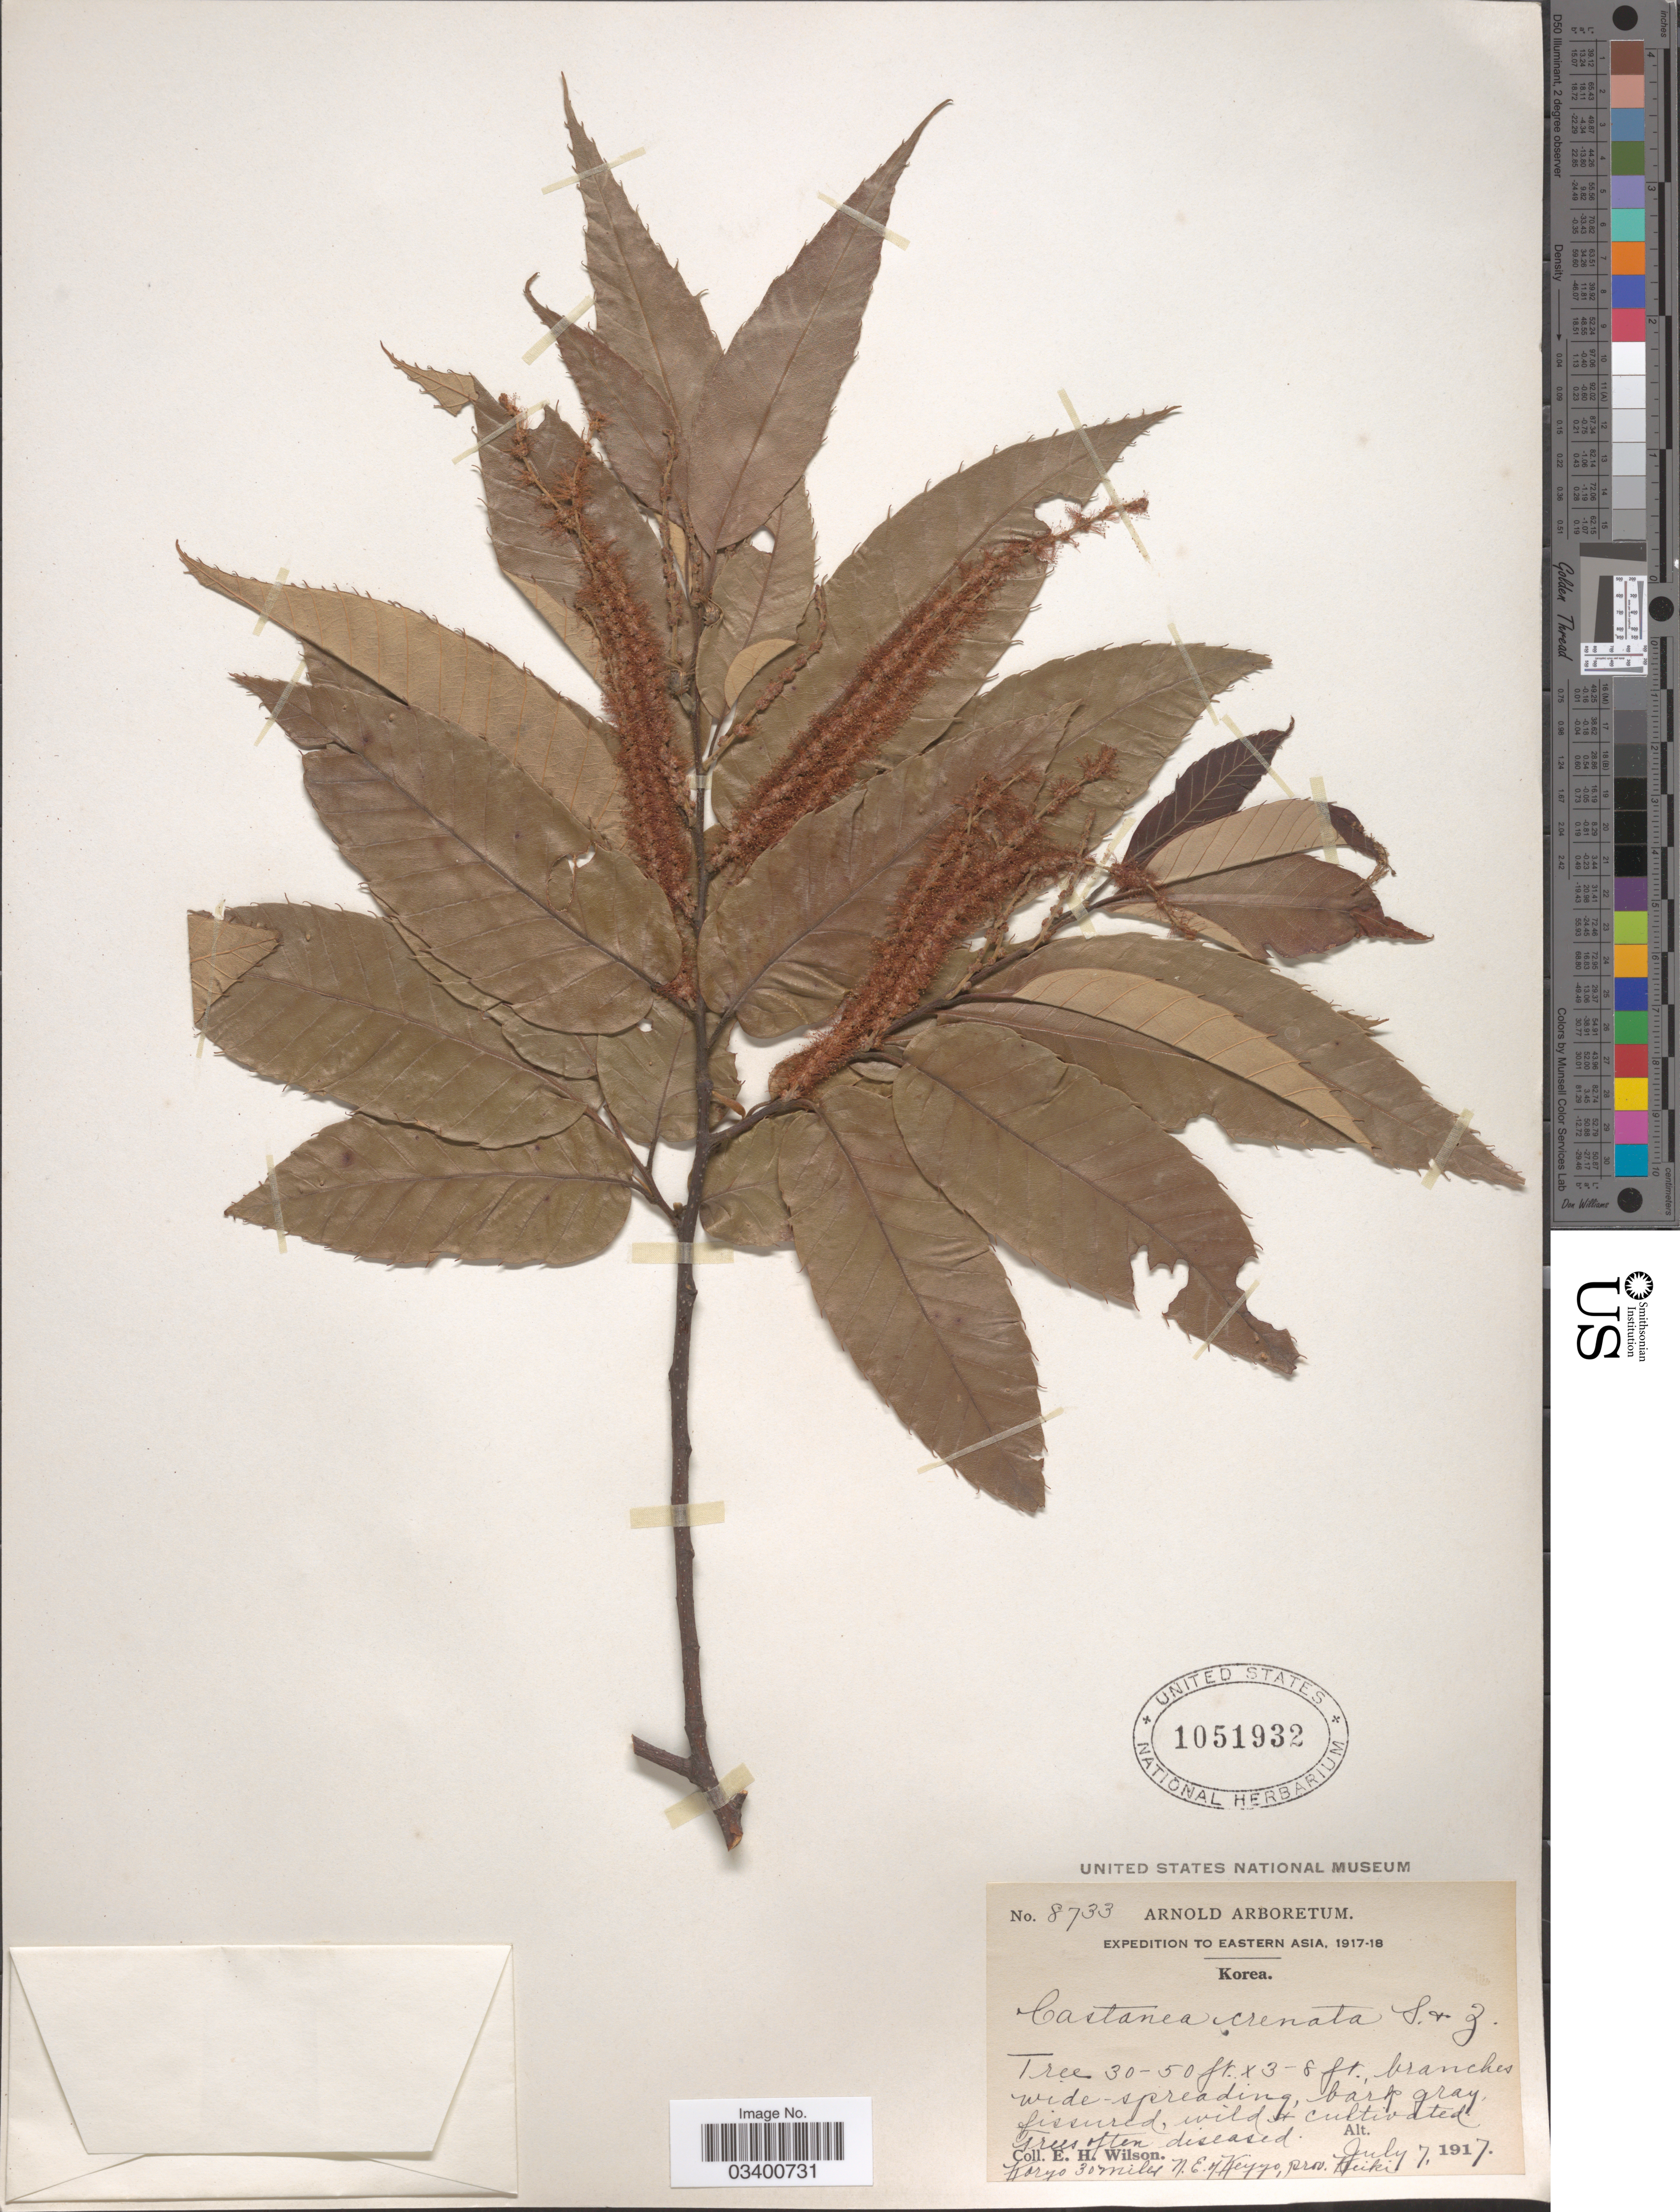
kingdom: Plantae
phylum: Tracheophyta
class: Magnoliopsida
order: Fagales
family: Fagaceae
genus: Castanea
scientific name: Castanea crenata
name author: Siebold & Zucc.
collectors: E. Wilson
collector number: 8733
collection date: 1917-07-07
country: South Korea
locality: Koryo 30 miles N. E. of Keijyo, prov. Keiki.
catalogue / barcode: US 1051932